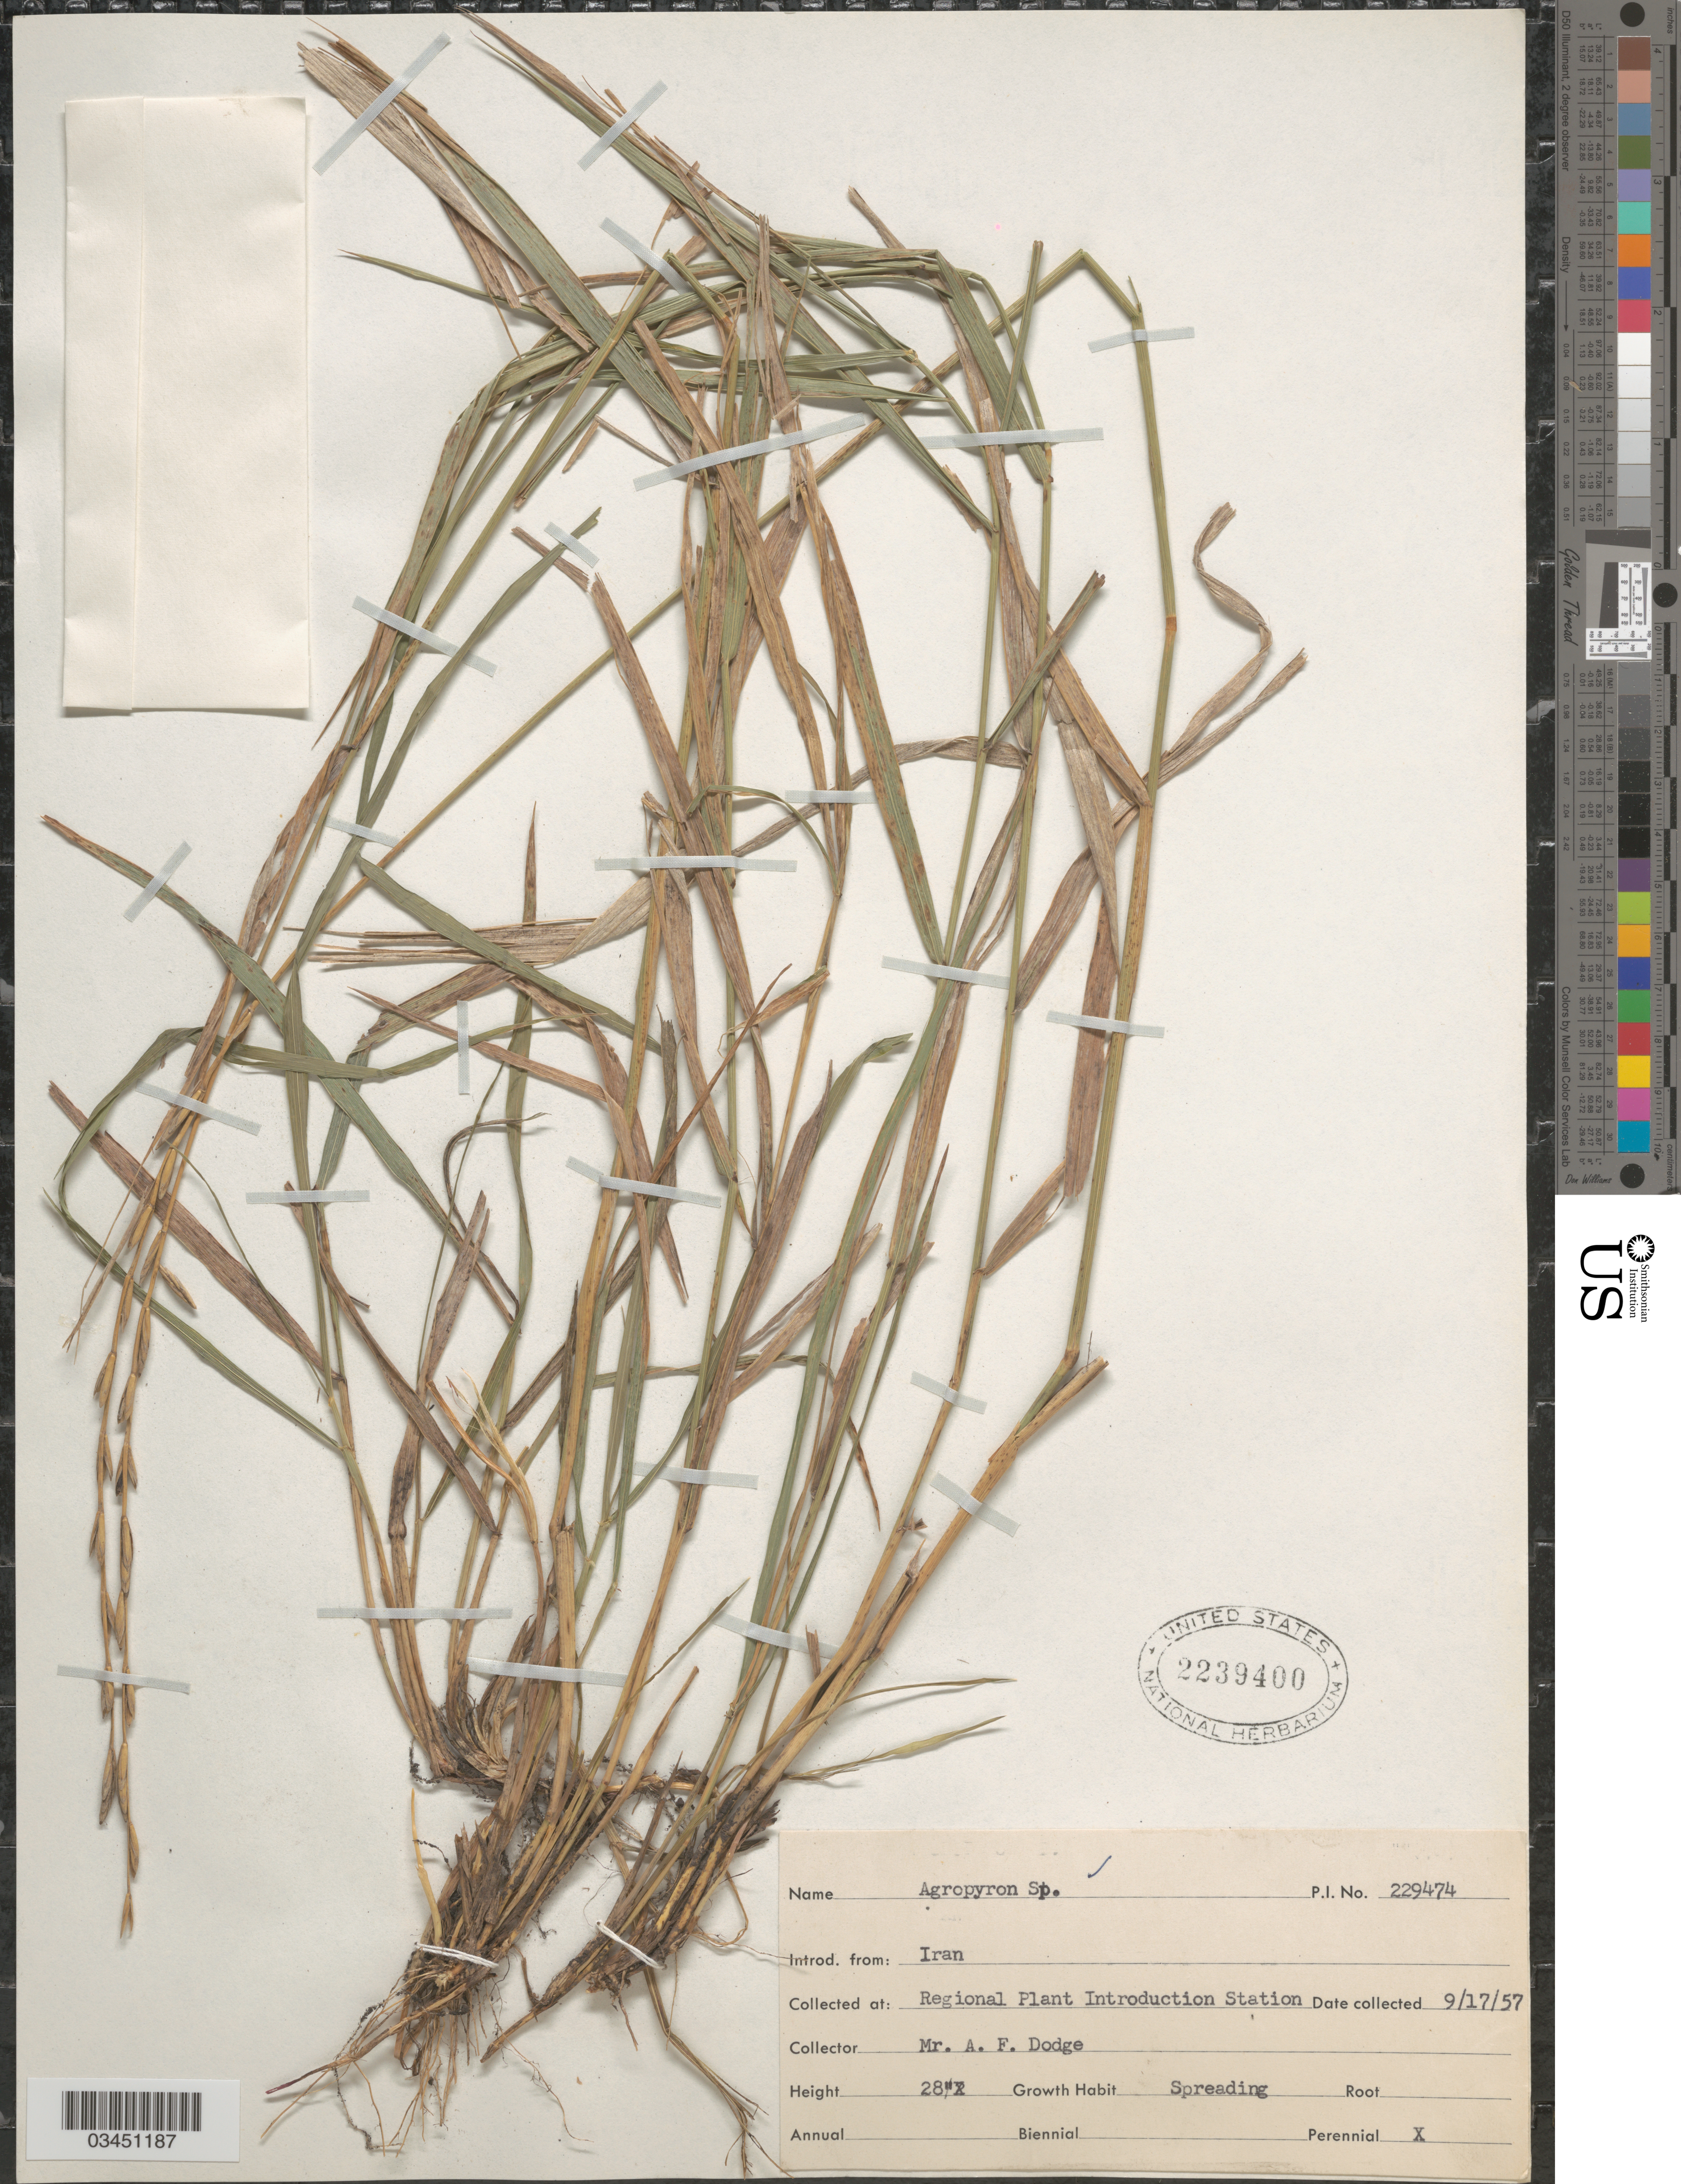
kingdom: Plantae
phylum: Tracheophyta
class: Liliopsida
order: Poales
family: Poaceae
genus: Elymus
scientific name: Elymus sp.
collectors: A. Dodge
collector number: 229474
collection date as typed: Transcribed d/m/y: 17/9/57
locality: Regional Plant Introduction Station.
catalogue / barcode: US 2239400